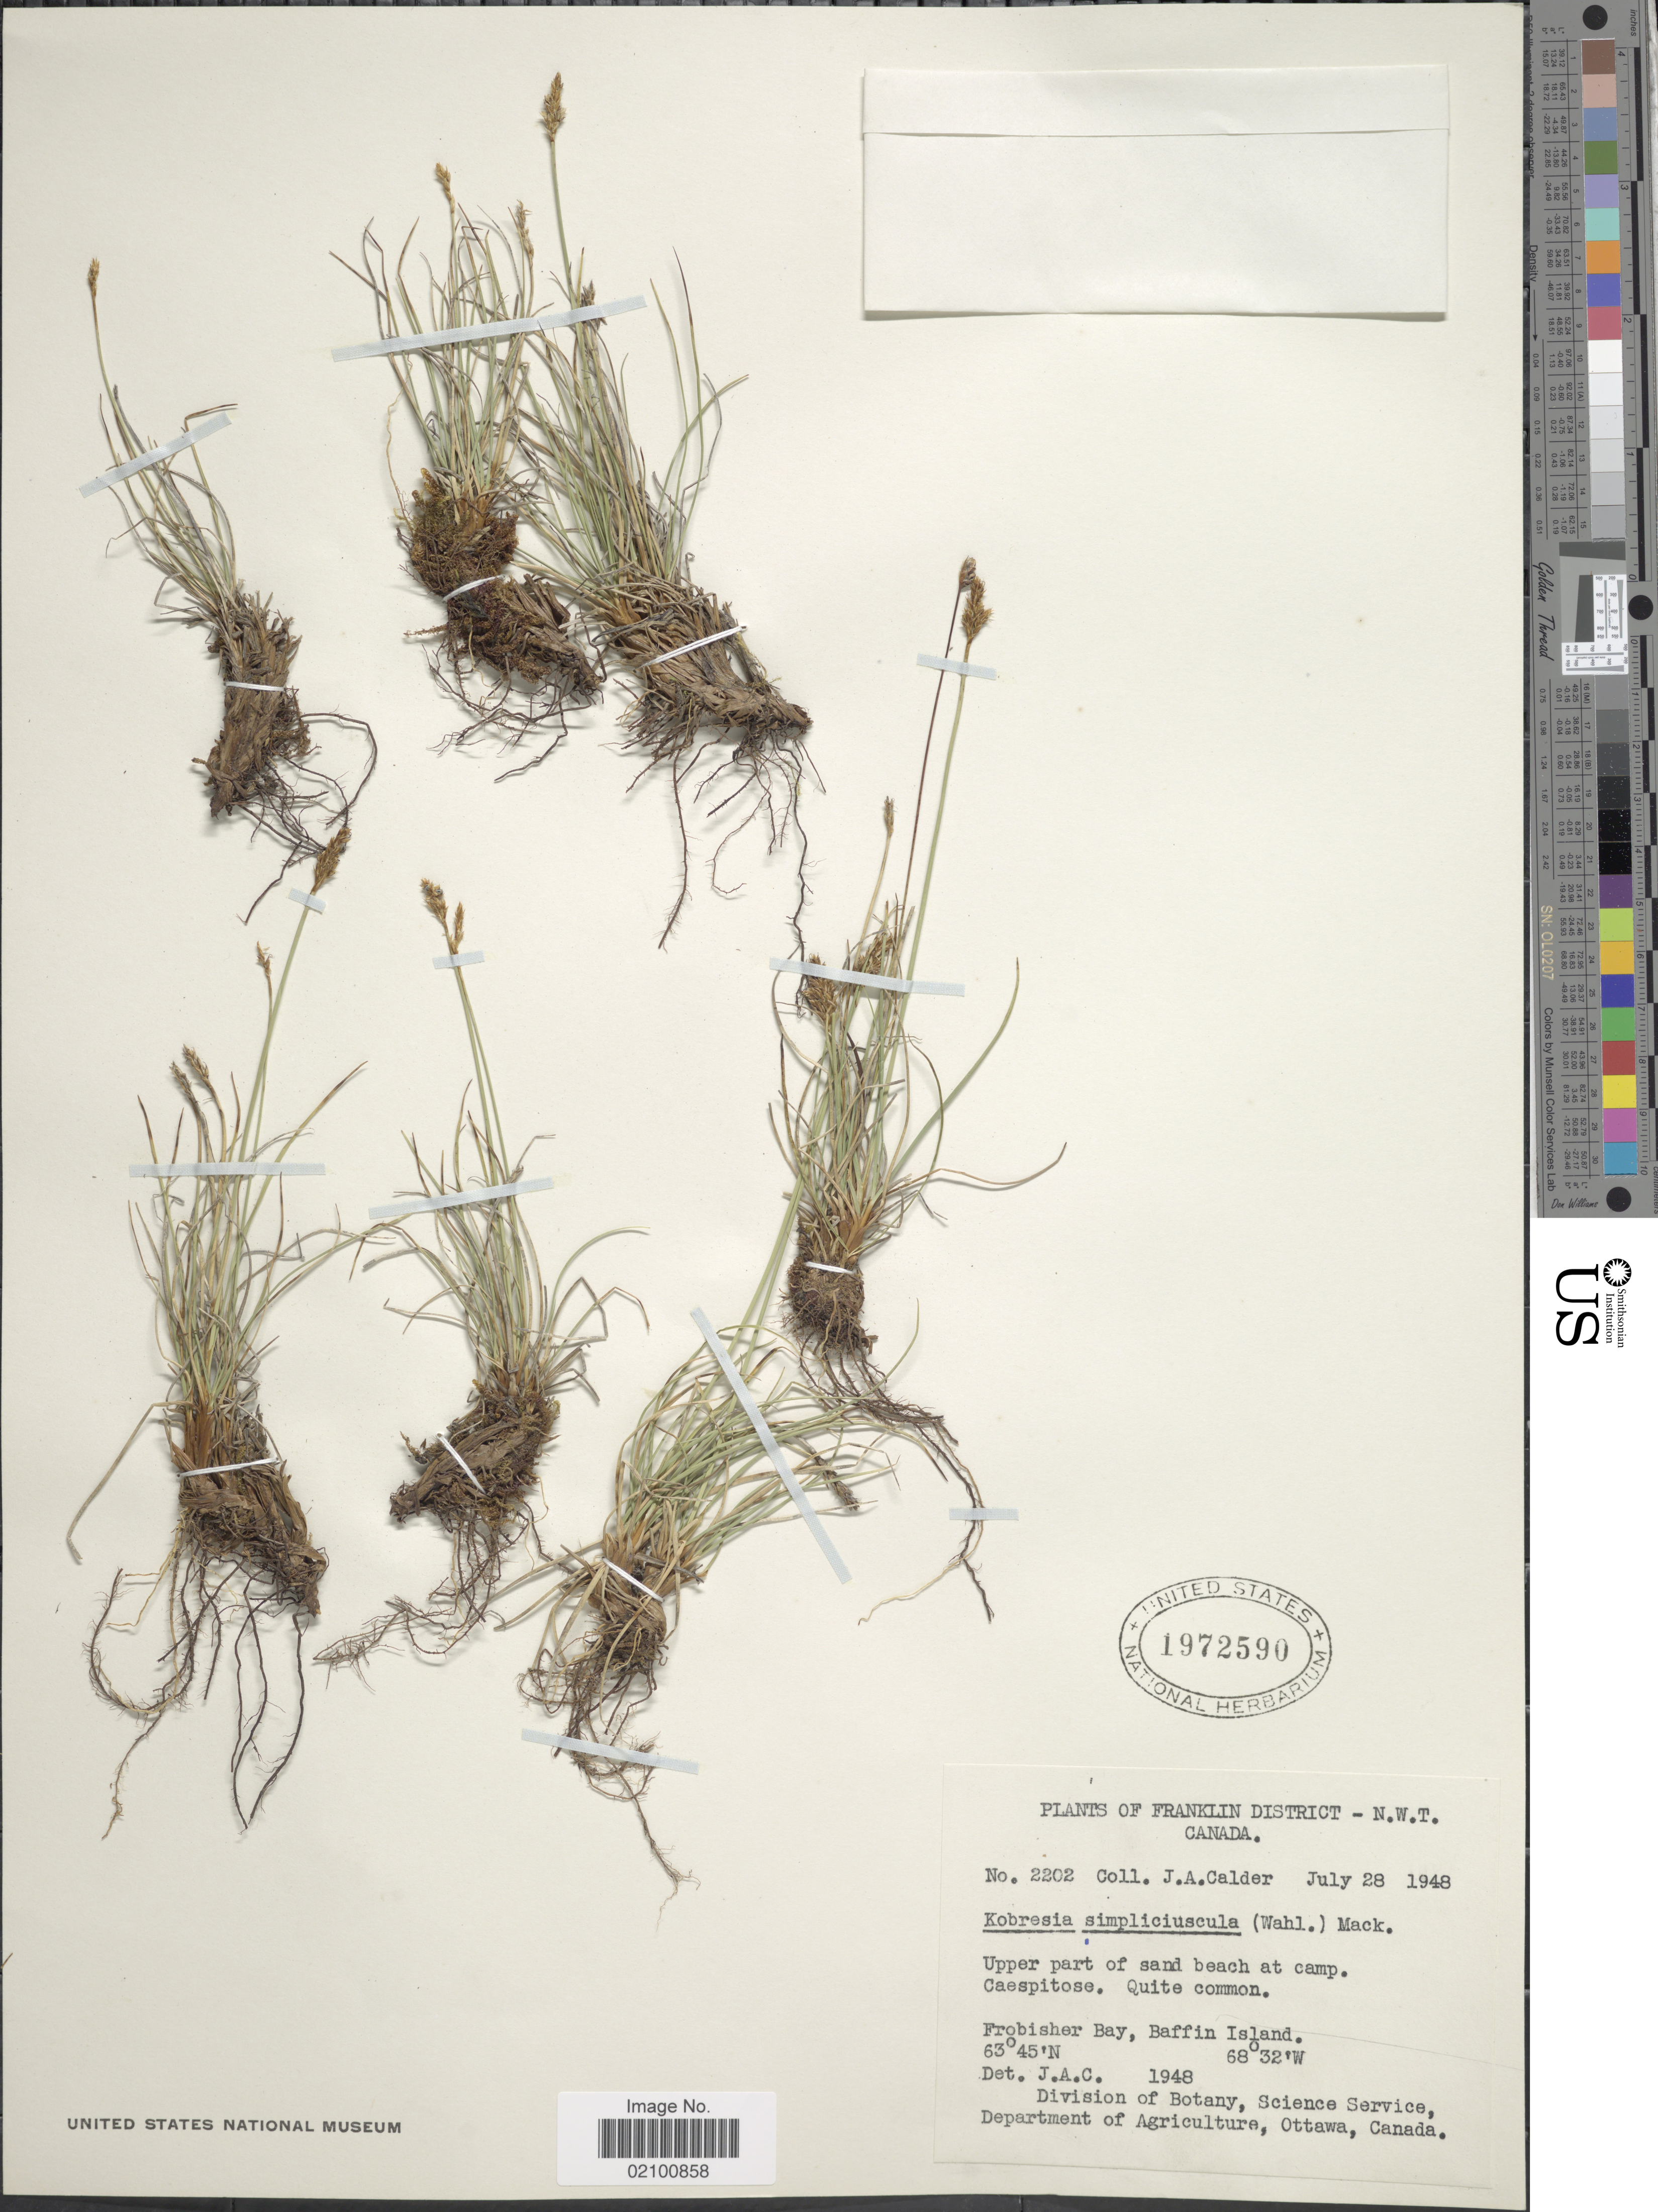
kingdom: Plantae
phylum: Tracheophyta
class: Liliopsida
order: Poales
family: Cyperaceae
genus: Carex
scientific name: Carex simpliciuscula subsp. simpliciuscula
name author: Wahlenb.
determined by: Strong, M. T., (US), Smithsonian Institution - National Museum of Natural History (UNITED STATES)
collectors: J. A. Calder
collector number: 2202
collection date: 1948-07-28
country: Canada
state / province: Northwest Territories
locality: Franklin District, N.W.T., Frobisher Bay, Baffin Island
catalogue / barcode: US 1972590